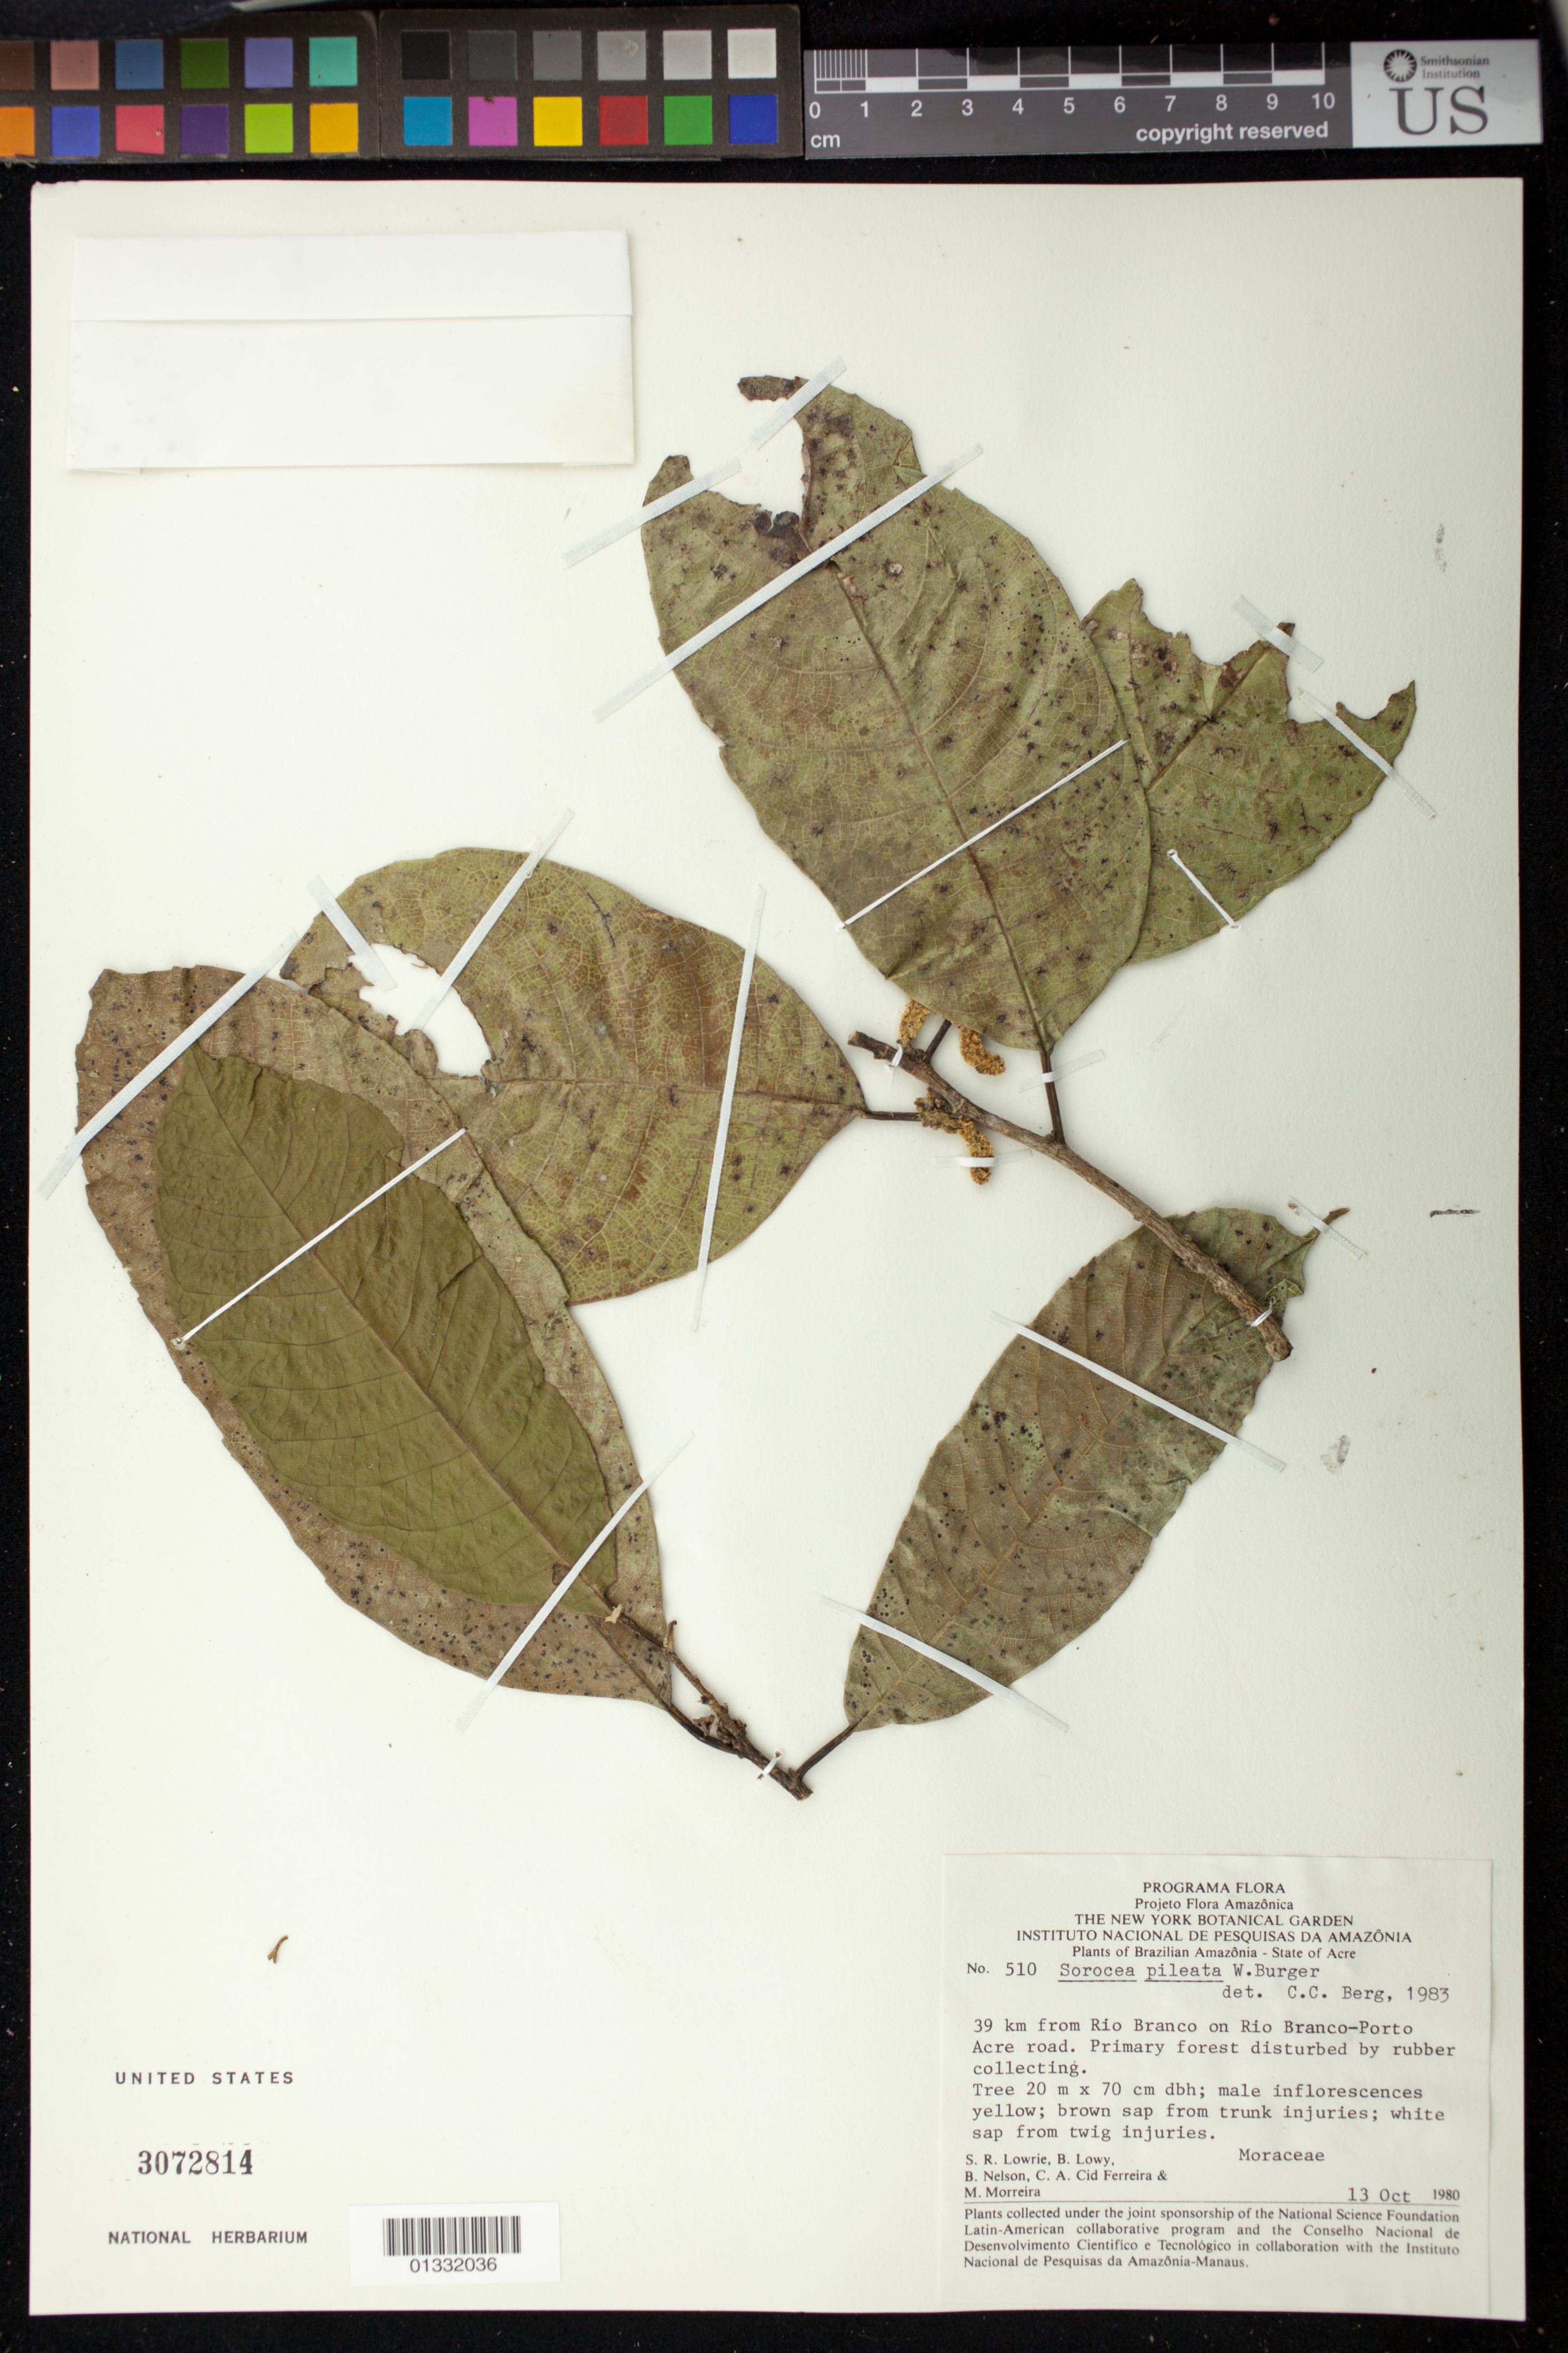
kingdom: Plantae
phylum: Tracheophyta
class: Magnoliopsida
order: Rosales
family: Moraceae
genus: Sorocea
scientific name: Sorocea pileata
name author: W.C. Burger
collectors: S. Lowrie, B. Lowy, B. Nelson, C. A. Cid Ferreira & M. Moreira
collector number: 510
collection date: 1980-10-13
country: Brazil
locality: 39 km from Rio Branco on Rio Branco-Porto Acre road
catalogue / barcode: US 3072814